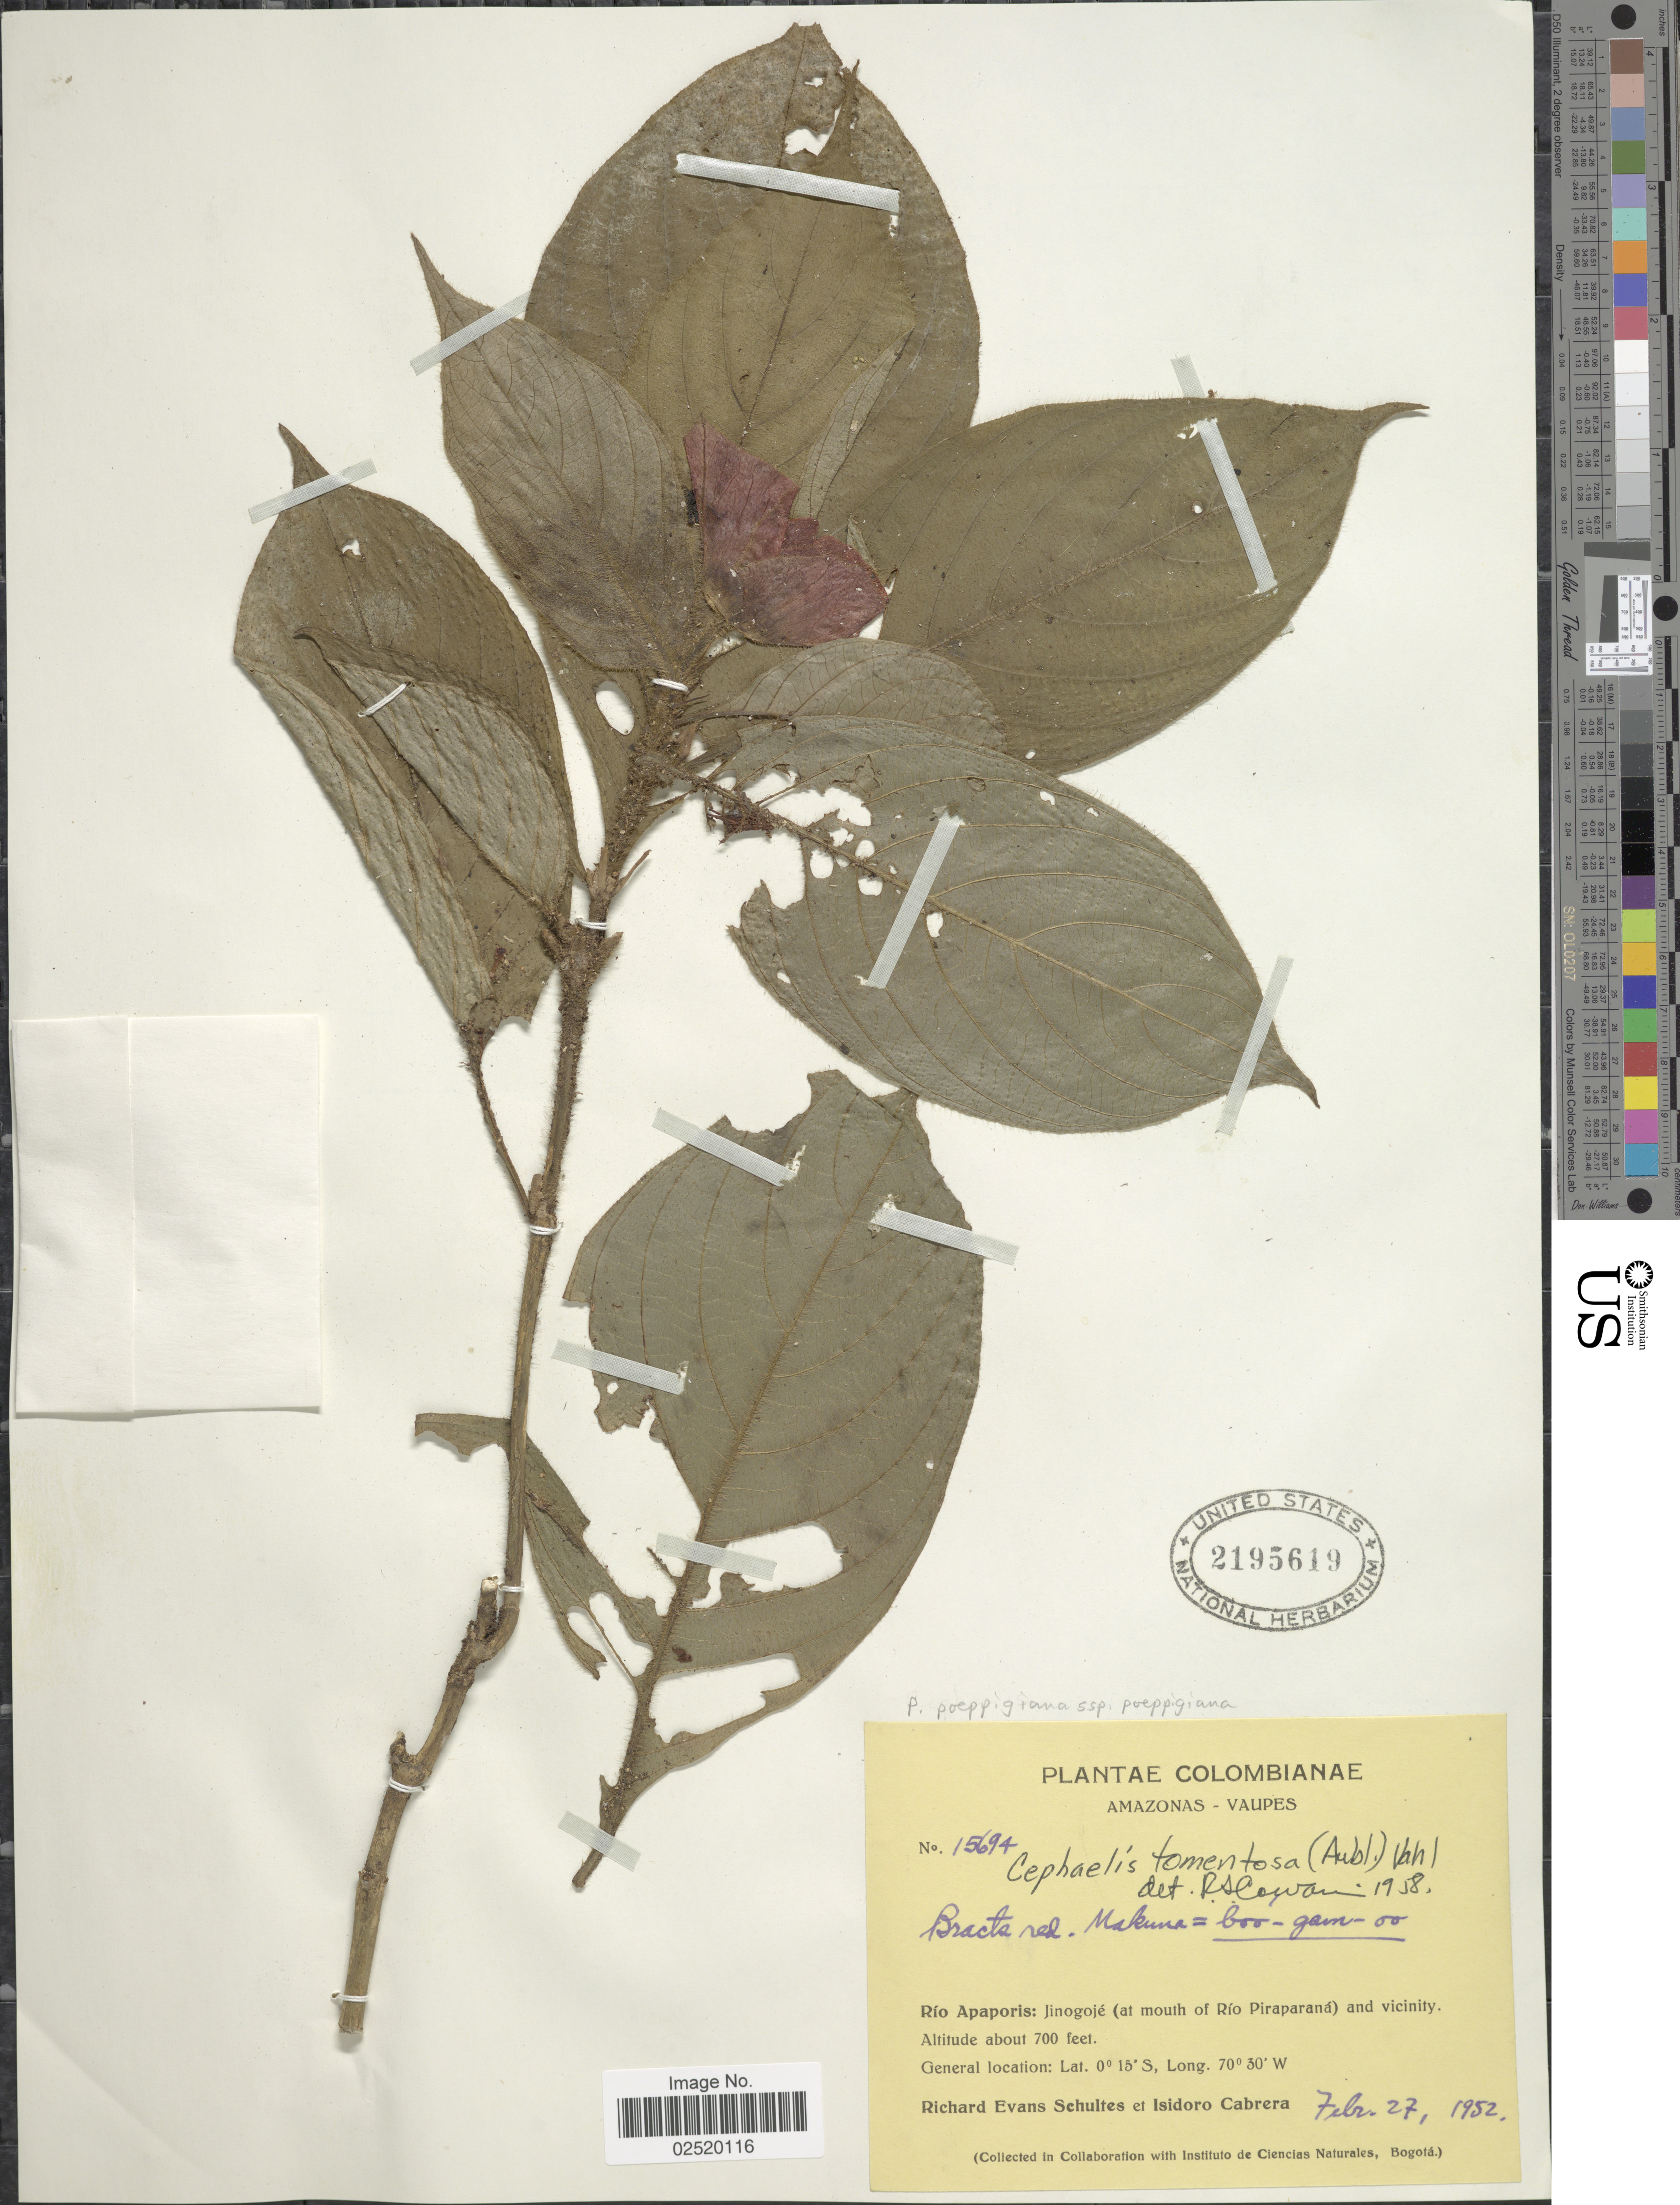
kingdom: Plantae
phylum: Tracheophyta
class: Magnoliopsida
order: Gentianales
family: Rubiaceae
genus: Psychotria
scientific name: Psychotria poeppigiana subsp. poeppigiana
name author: Müll. Arg.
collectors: R. E. Schultes & I. Cabrera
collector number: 15694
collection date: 1952-02-27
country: Colombia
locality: Amazonas-Vaupes, Rio Apaporis: Jinogoje (at mouth of Rio Piraparana) and vicinity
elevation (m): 213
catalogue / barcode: US 2195619